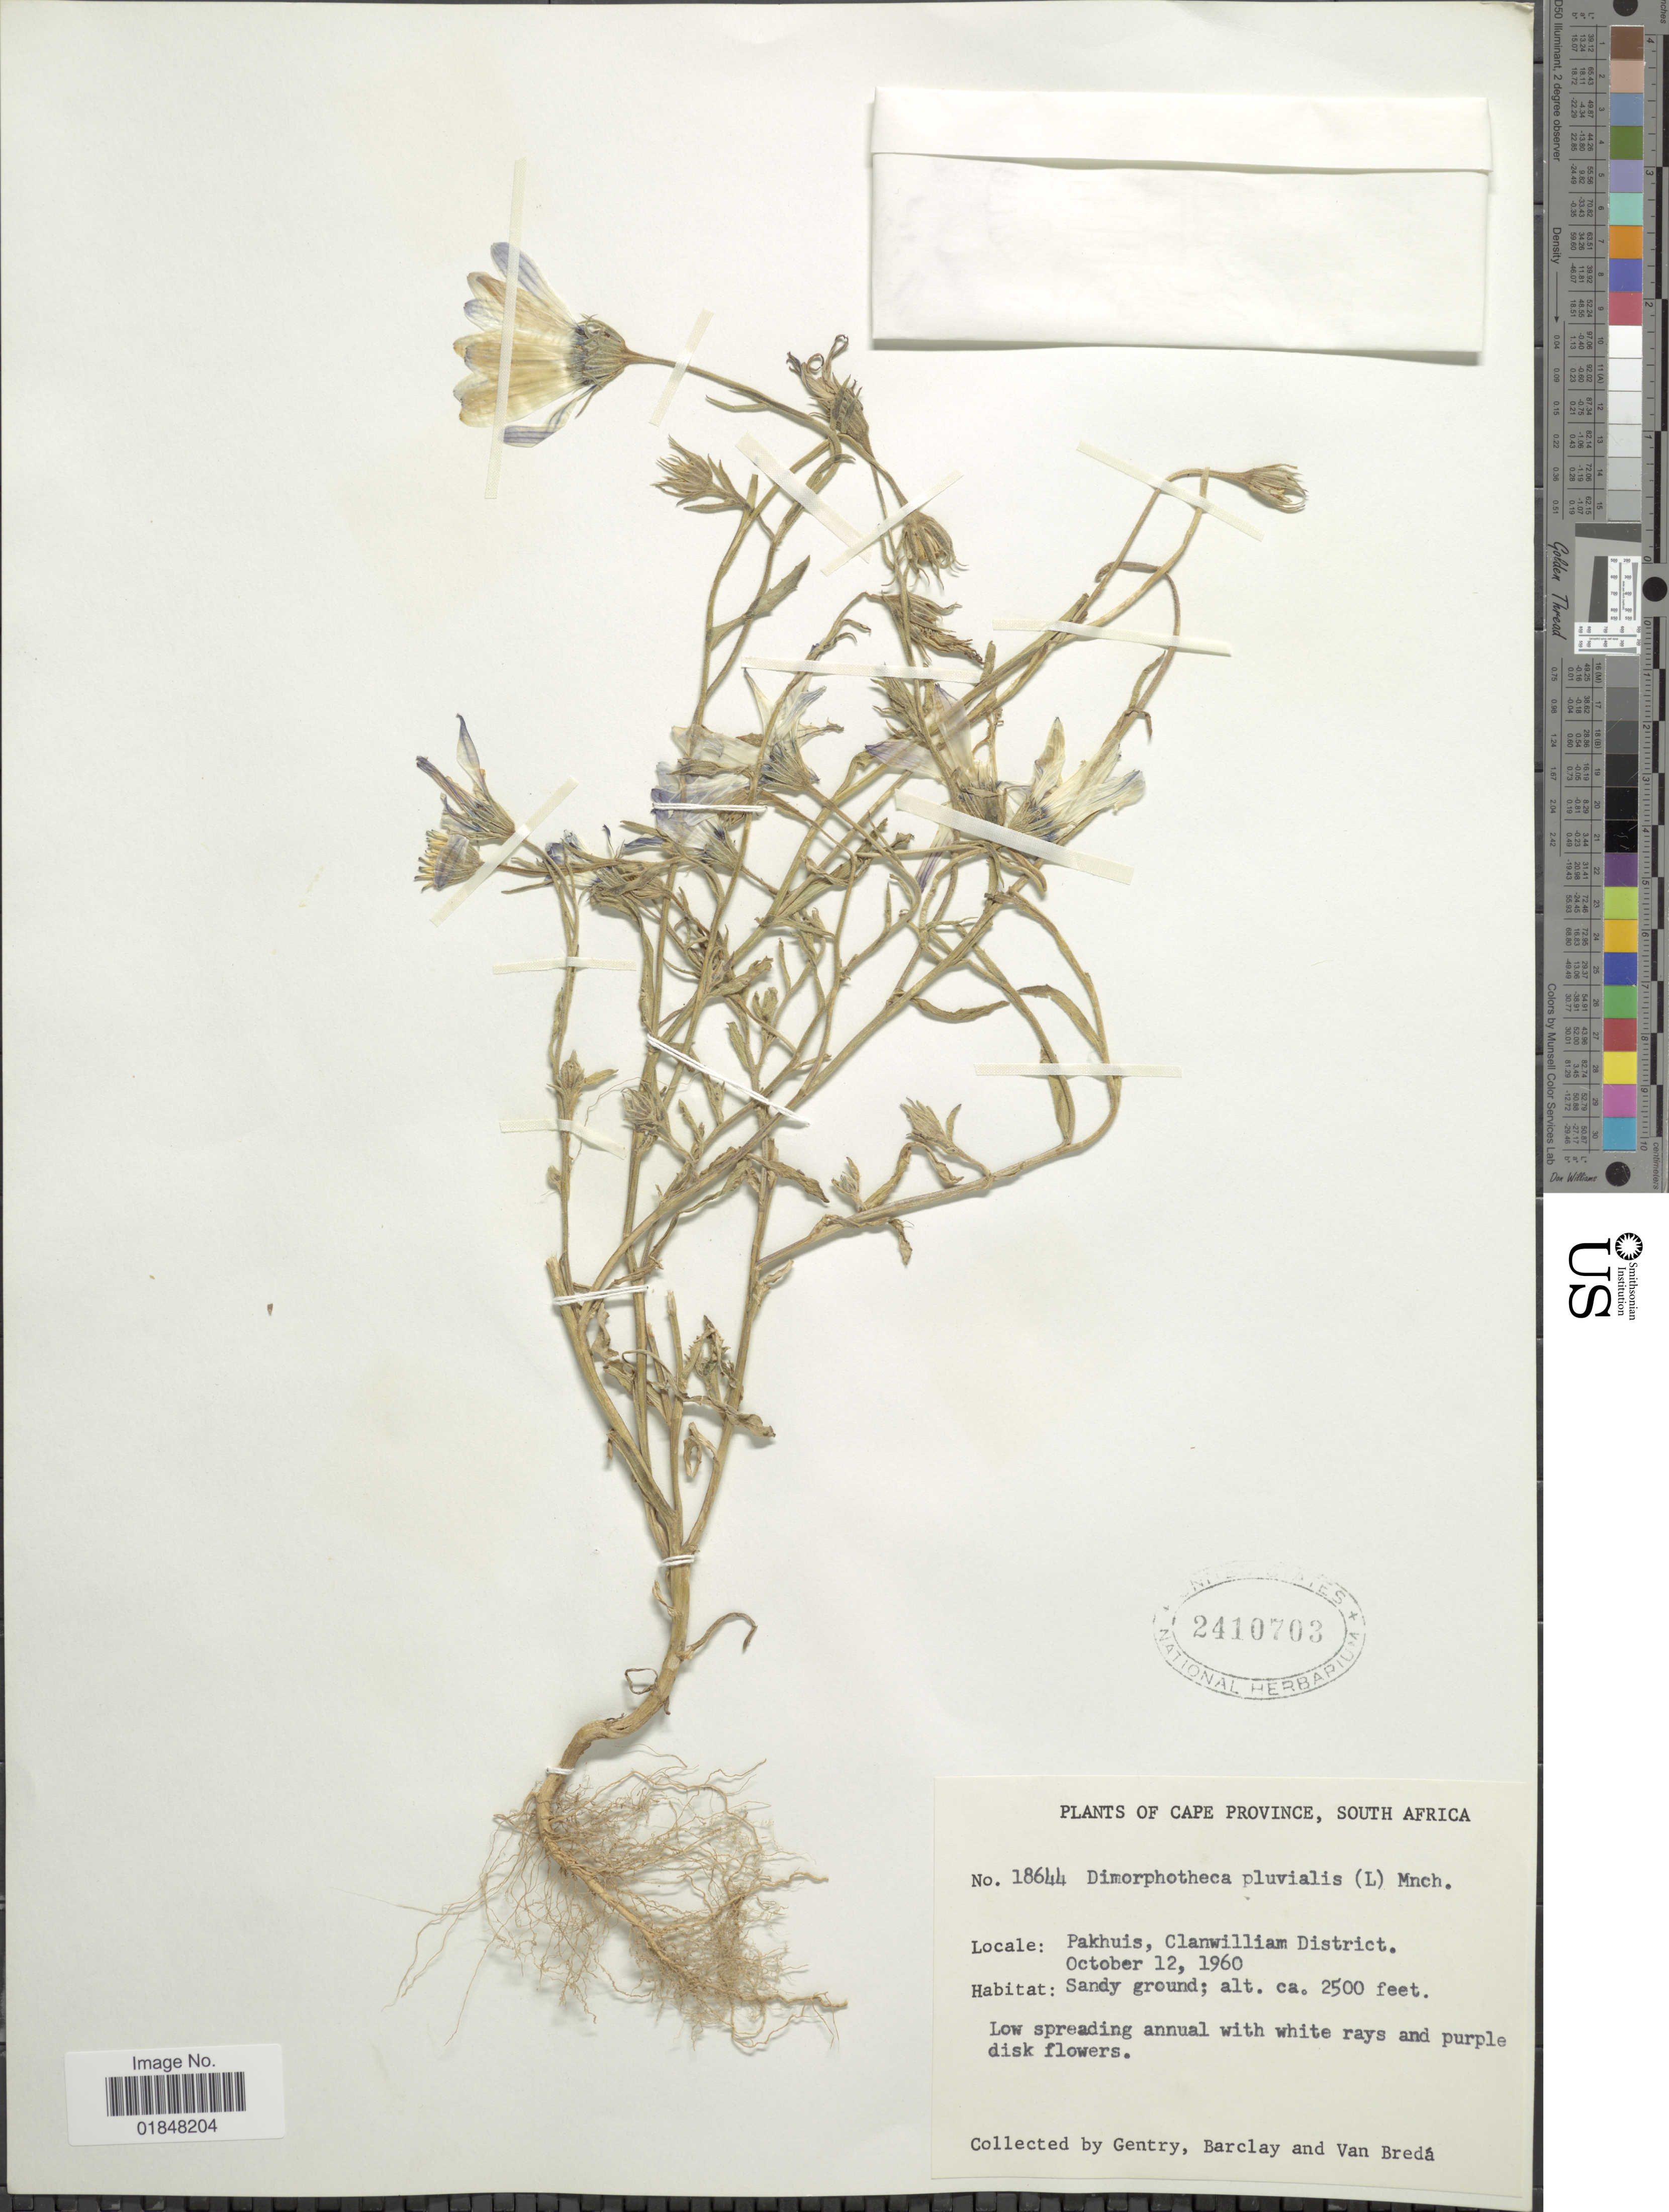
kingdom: Plantae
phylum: Tracheophyta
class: Magnoliopsida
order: Asterales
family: Asteraceae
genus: Dimorphotheca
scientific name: Dimorphotheca pluvialis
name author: (L.) Moench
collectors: Gentry, --, -- Barclay & P. Van Breda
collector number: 18644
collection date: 1960-10-12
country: South Africa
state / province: Western Cape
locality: Pakhuis, Clanwilliam District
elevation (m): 762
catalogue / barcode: US 2410703